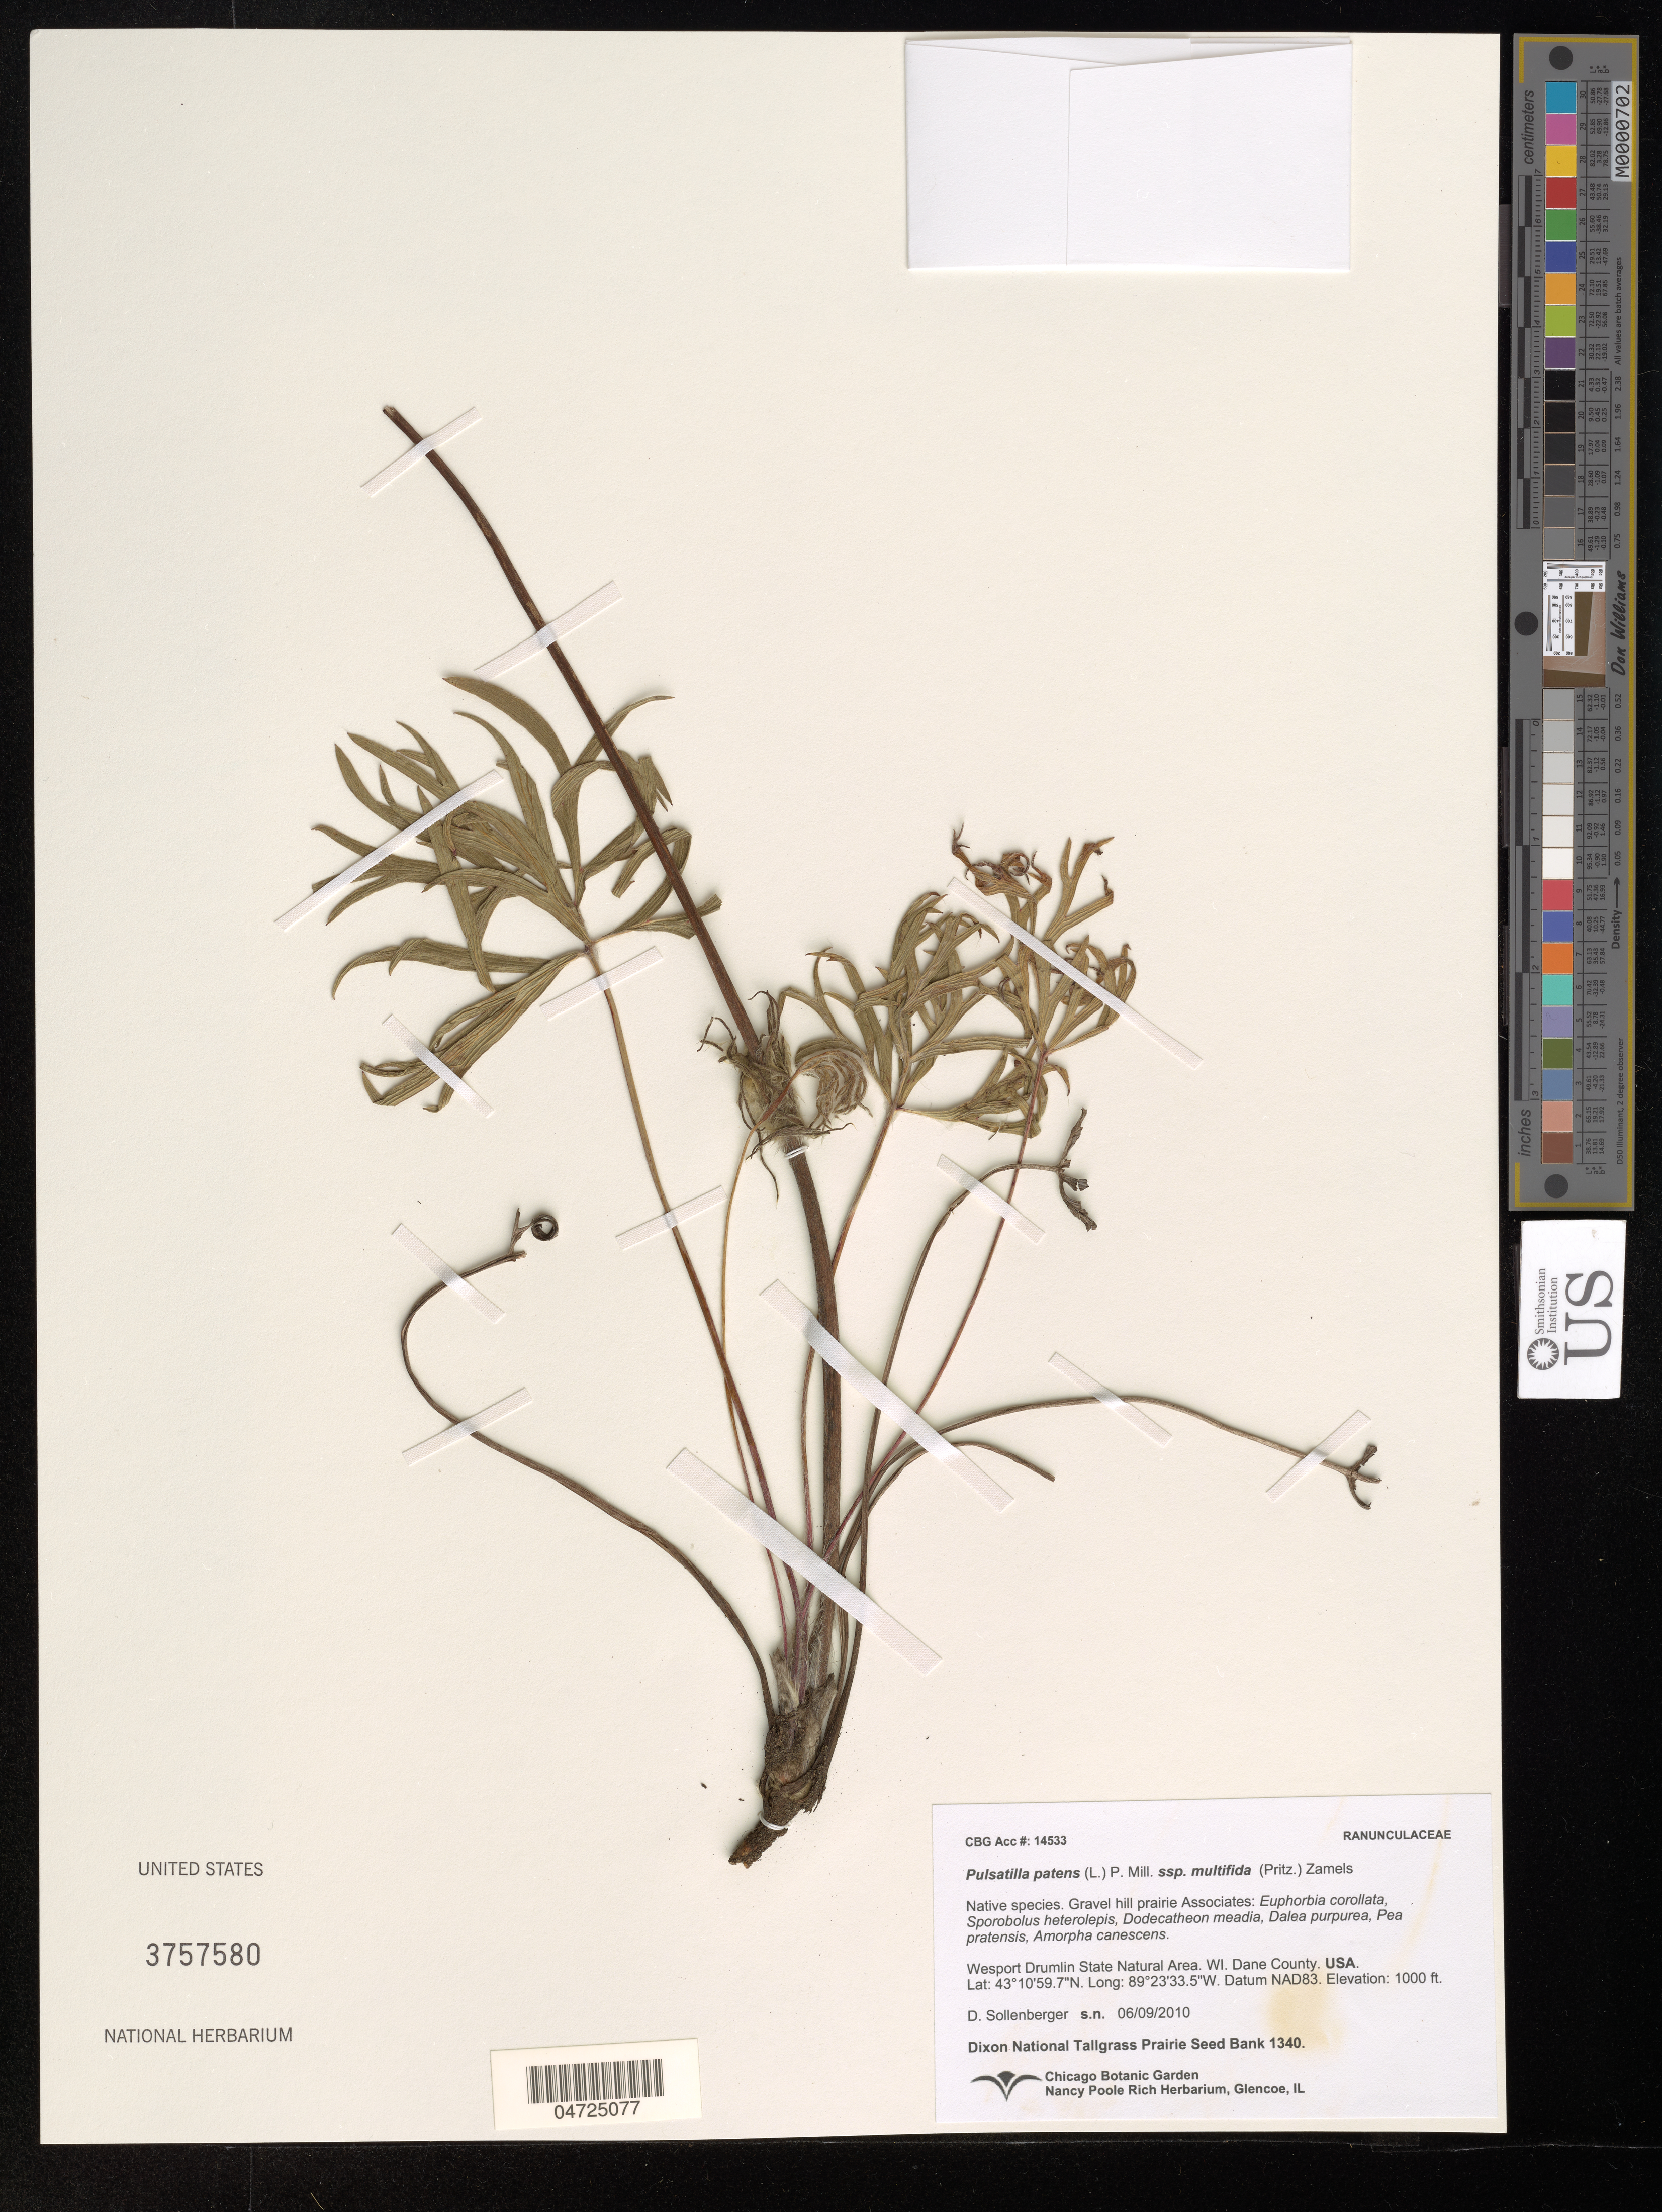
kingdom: Plantae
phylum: Tracheophyta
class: Magnoliopsida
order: Ranunculales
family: Ranunculaceae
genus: Pulsatilla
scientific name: Pulsatilla patens subsp. multifida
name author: (E. Pritz.) S.H.Li & Y.H.Huang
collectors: D. Sollenberger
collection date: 2010-06-09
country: United States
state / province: Wisconsin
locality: Wesport Drumlin State Natural Area. Dane County. Datum NAD83.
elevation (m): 305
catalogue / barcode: US 3757580